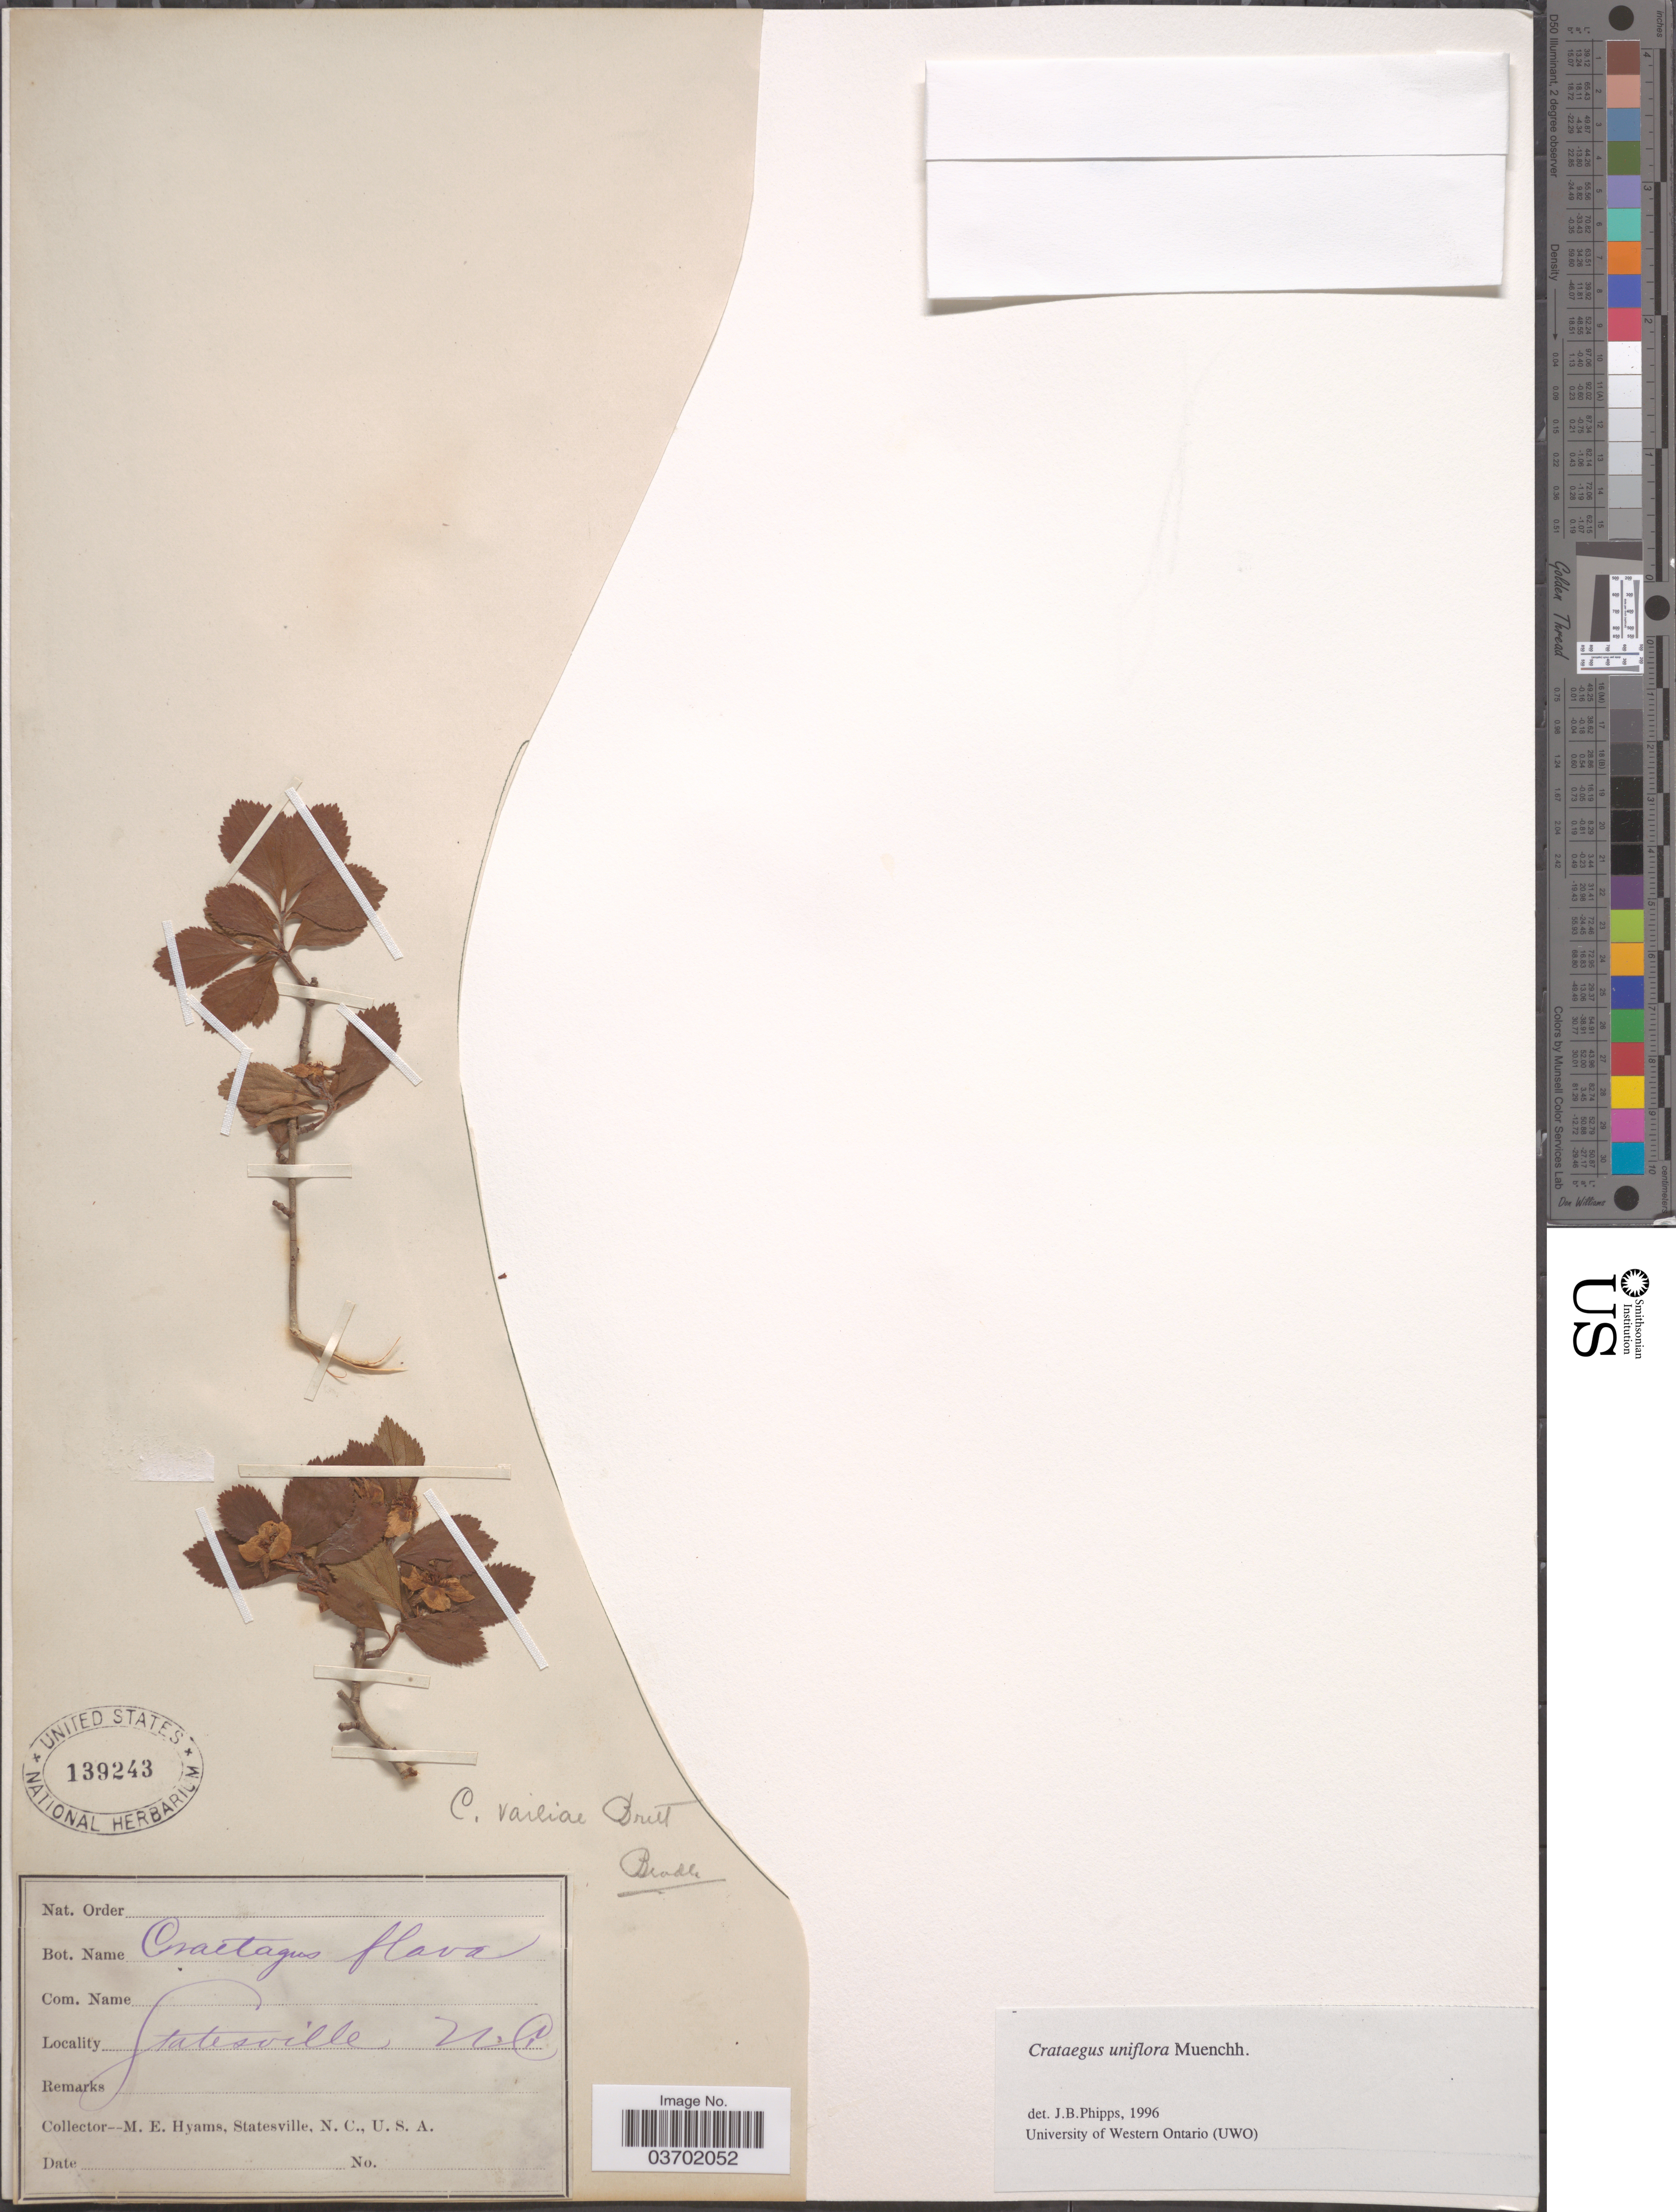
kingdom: Plantae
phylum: Tracheophyta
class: Magnoliopsida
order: Rosales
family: Rosaceae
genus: Crataegus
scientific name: Crataegus uniflora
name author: Münchh.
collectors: M. E. Hyams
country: United States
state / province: North Carolina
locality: Statesville.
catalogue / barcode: US 139243